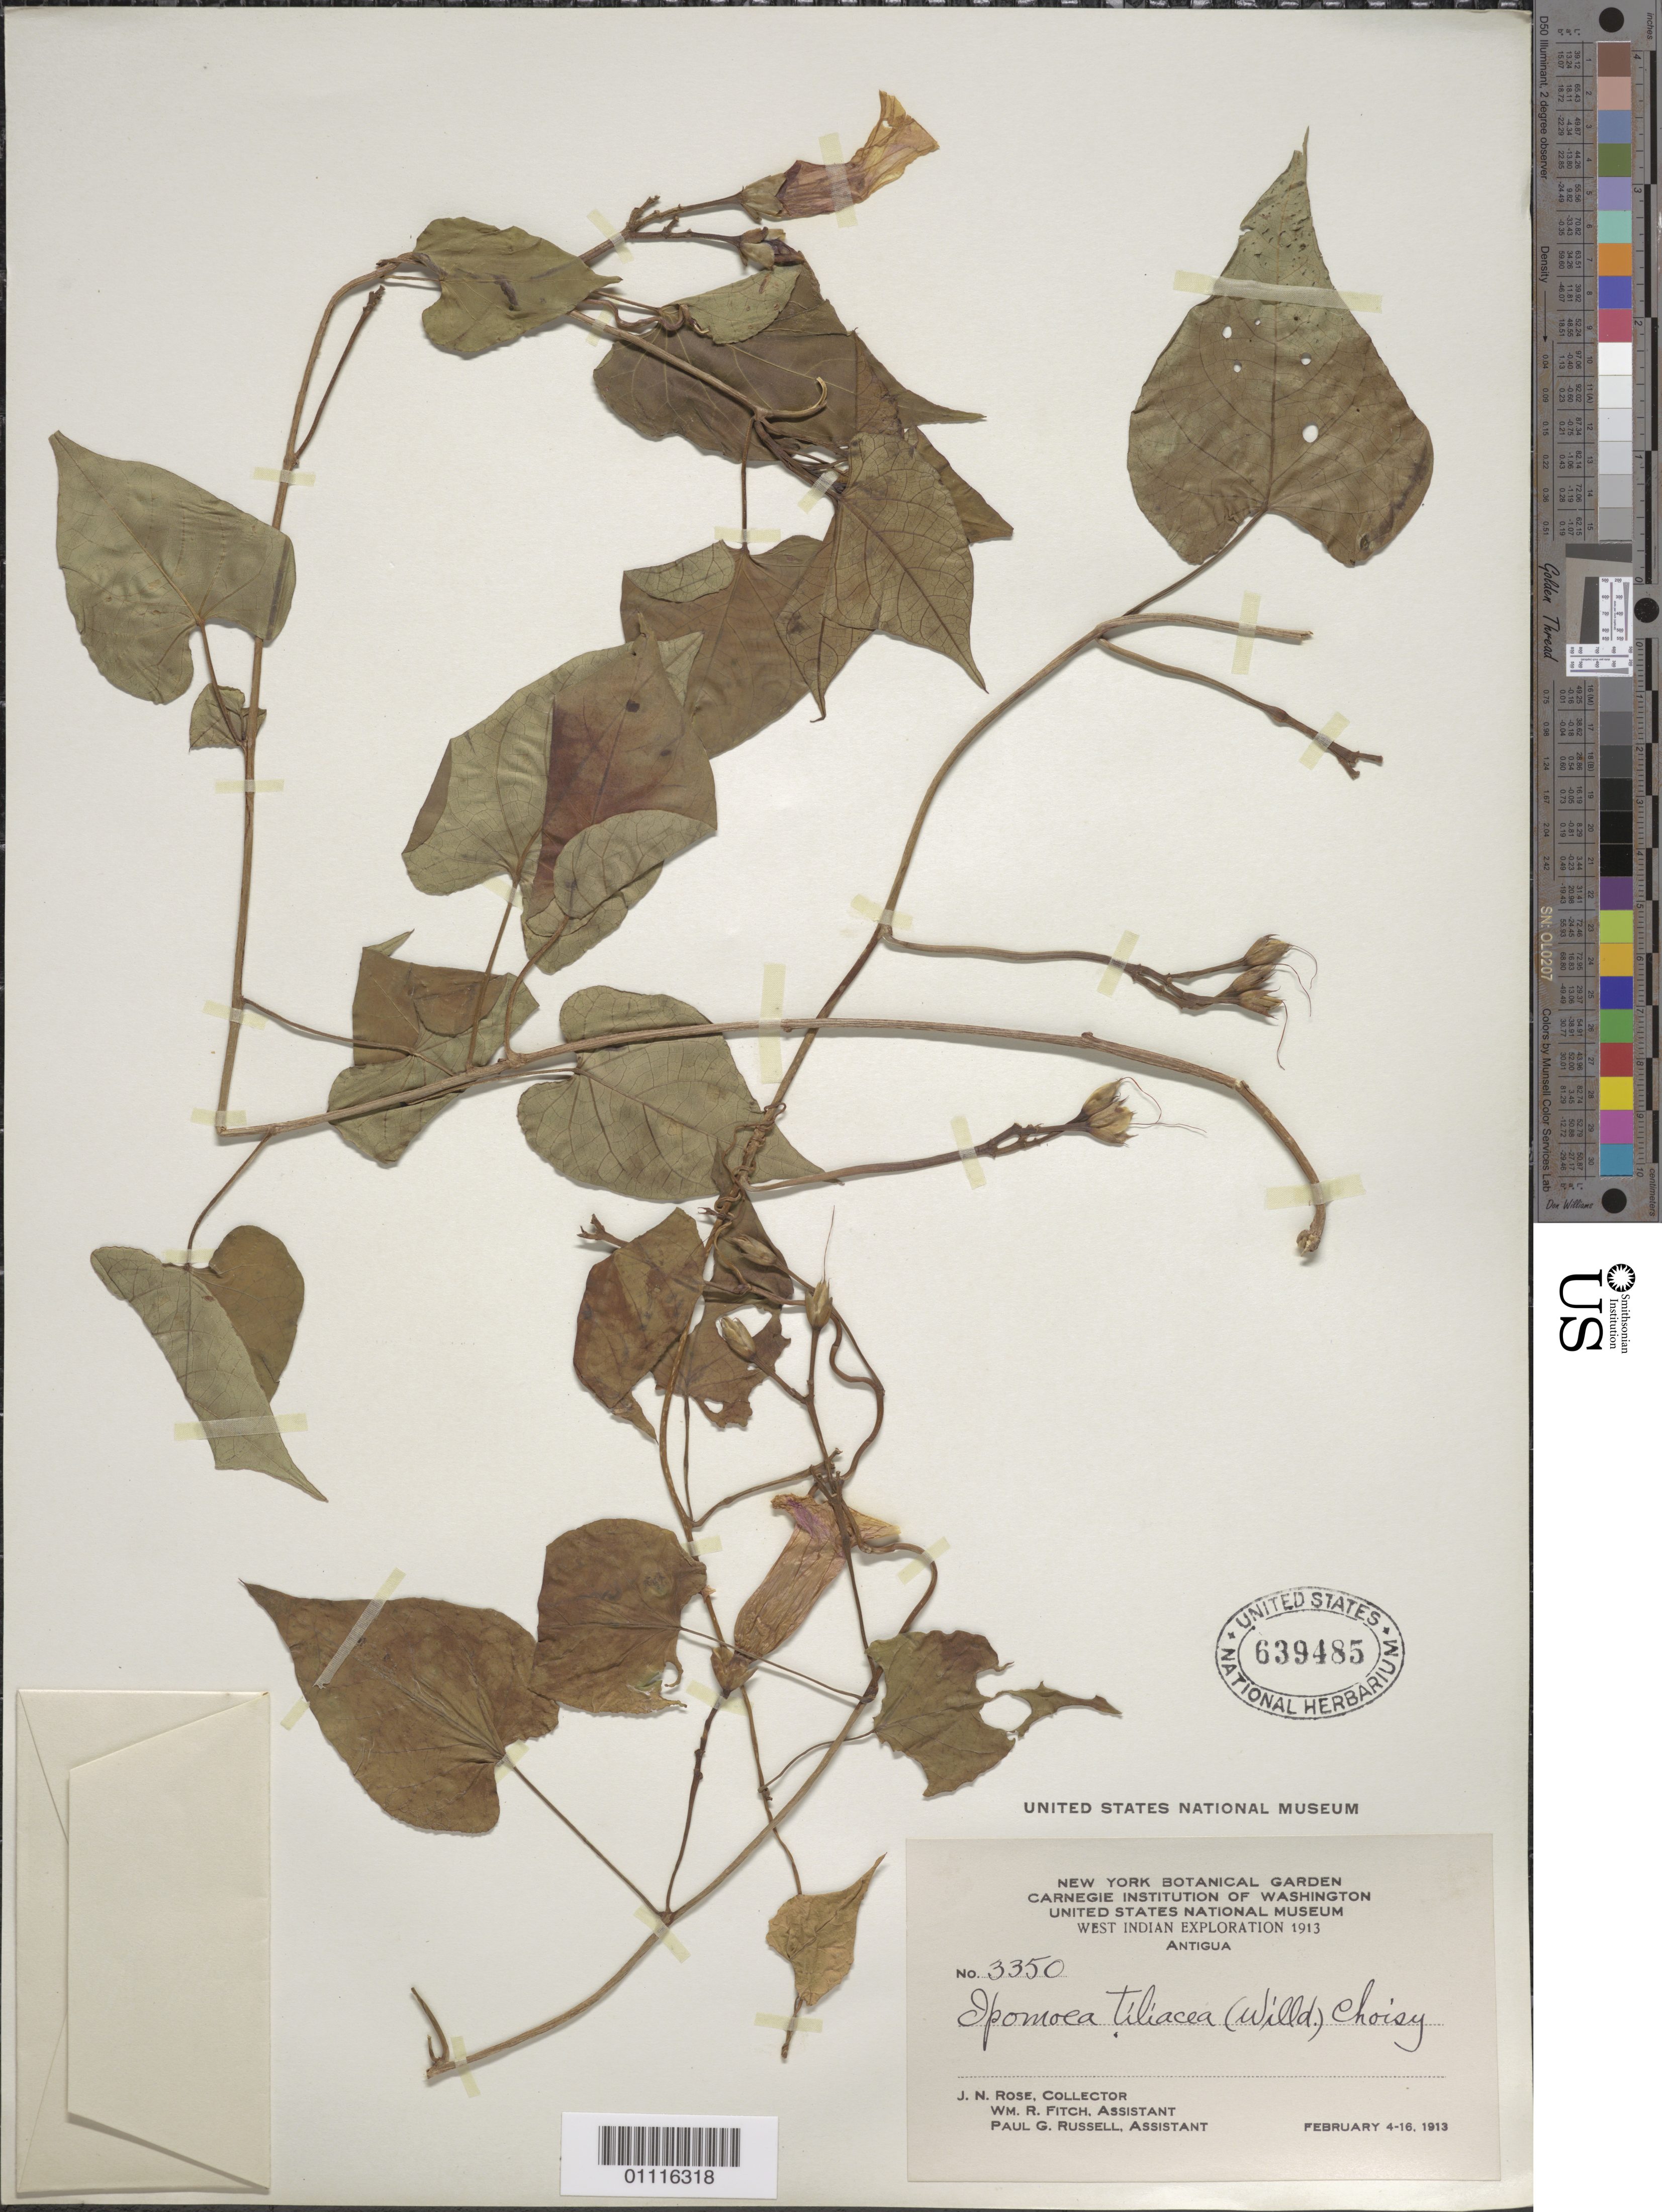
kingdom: Plantae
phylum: Tracheophyta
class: Magnoliopsida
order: Solanales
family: Convolvulaceae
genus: Ipomoea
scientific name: Ipomoea tiliacea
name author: (Willd.) Choisy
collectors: J. N. Rose, W. R. Fitch & P. G. Russell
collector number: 3350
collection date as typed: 04 Feb 1913 to 16 Feb 1913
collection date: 1913-02-04/1913-02-16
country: Antigua and Barbuda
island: Antigua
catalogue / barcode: US 639485